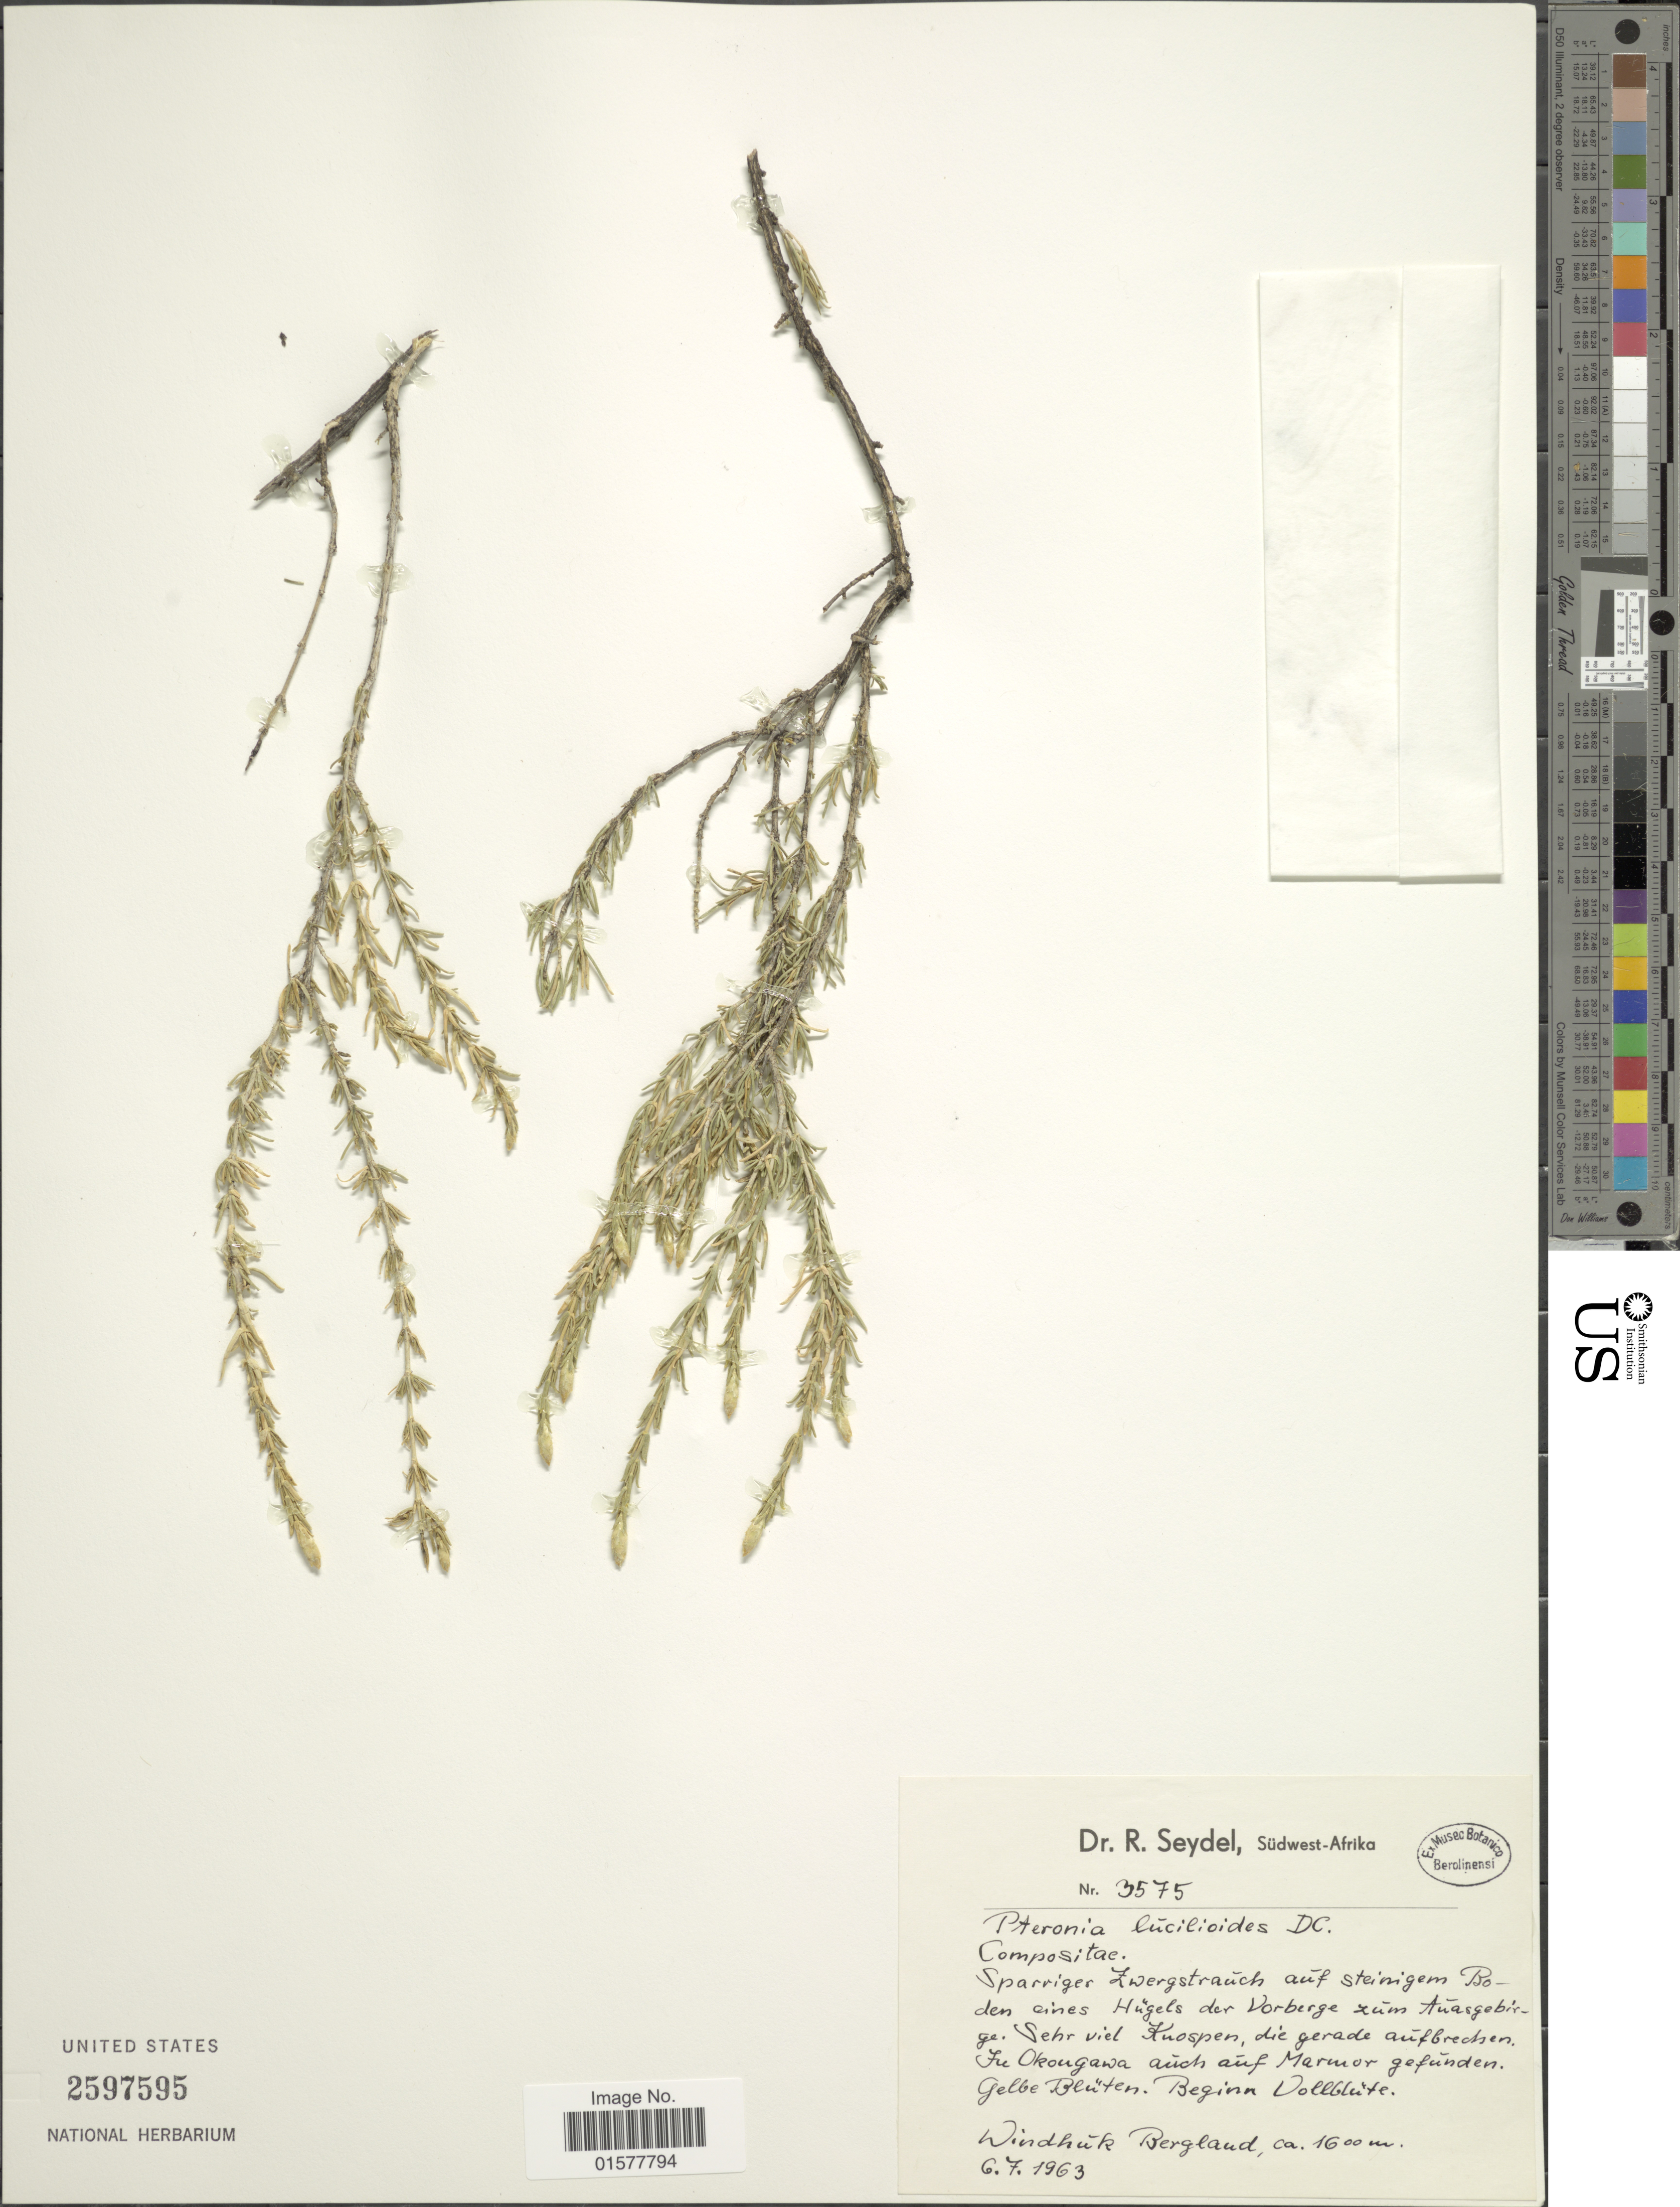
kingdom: Plantae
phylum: Tracheophyta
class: Magnoliopsida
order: Asterales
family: Asteraceae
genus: Pteronia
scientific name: Pteronia lucilioides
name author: DC.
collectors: R. Seydel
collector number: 3575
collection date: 1963-07-06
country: Namibia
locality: Südwest-Afrika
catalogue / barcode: US 2597595